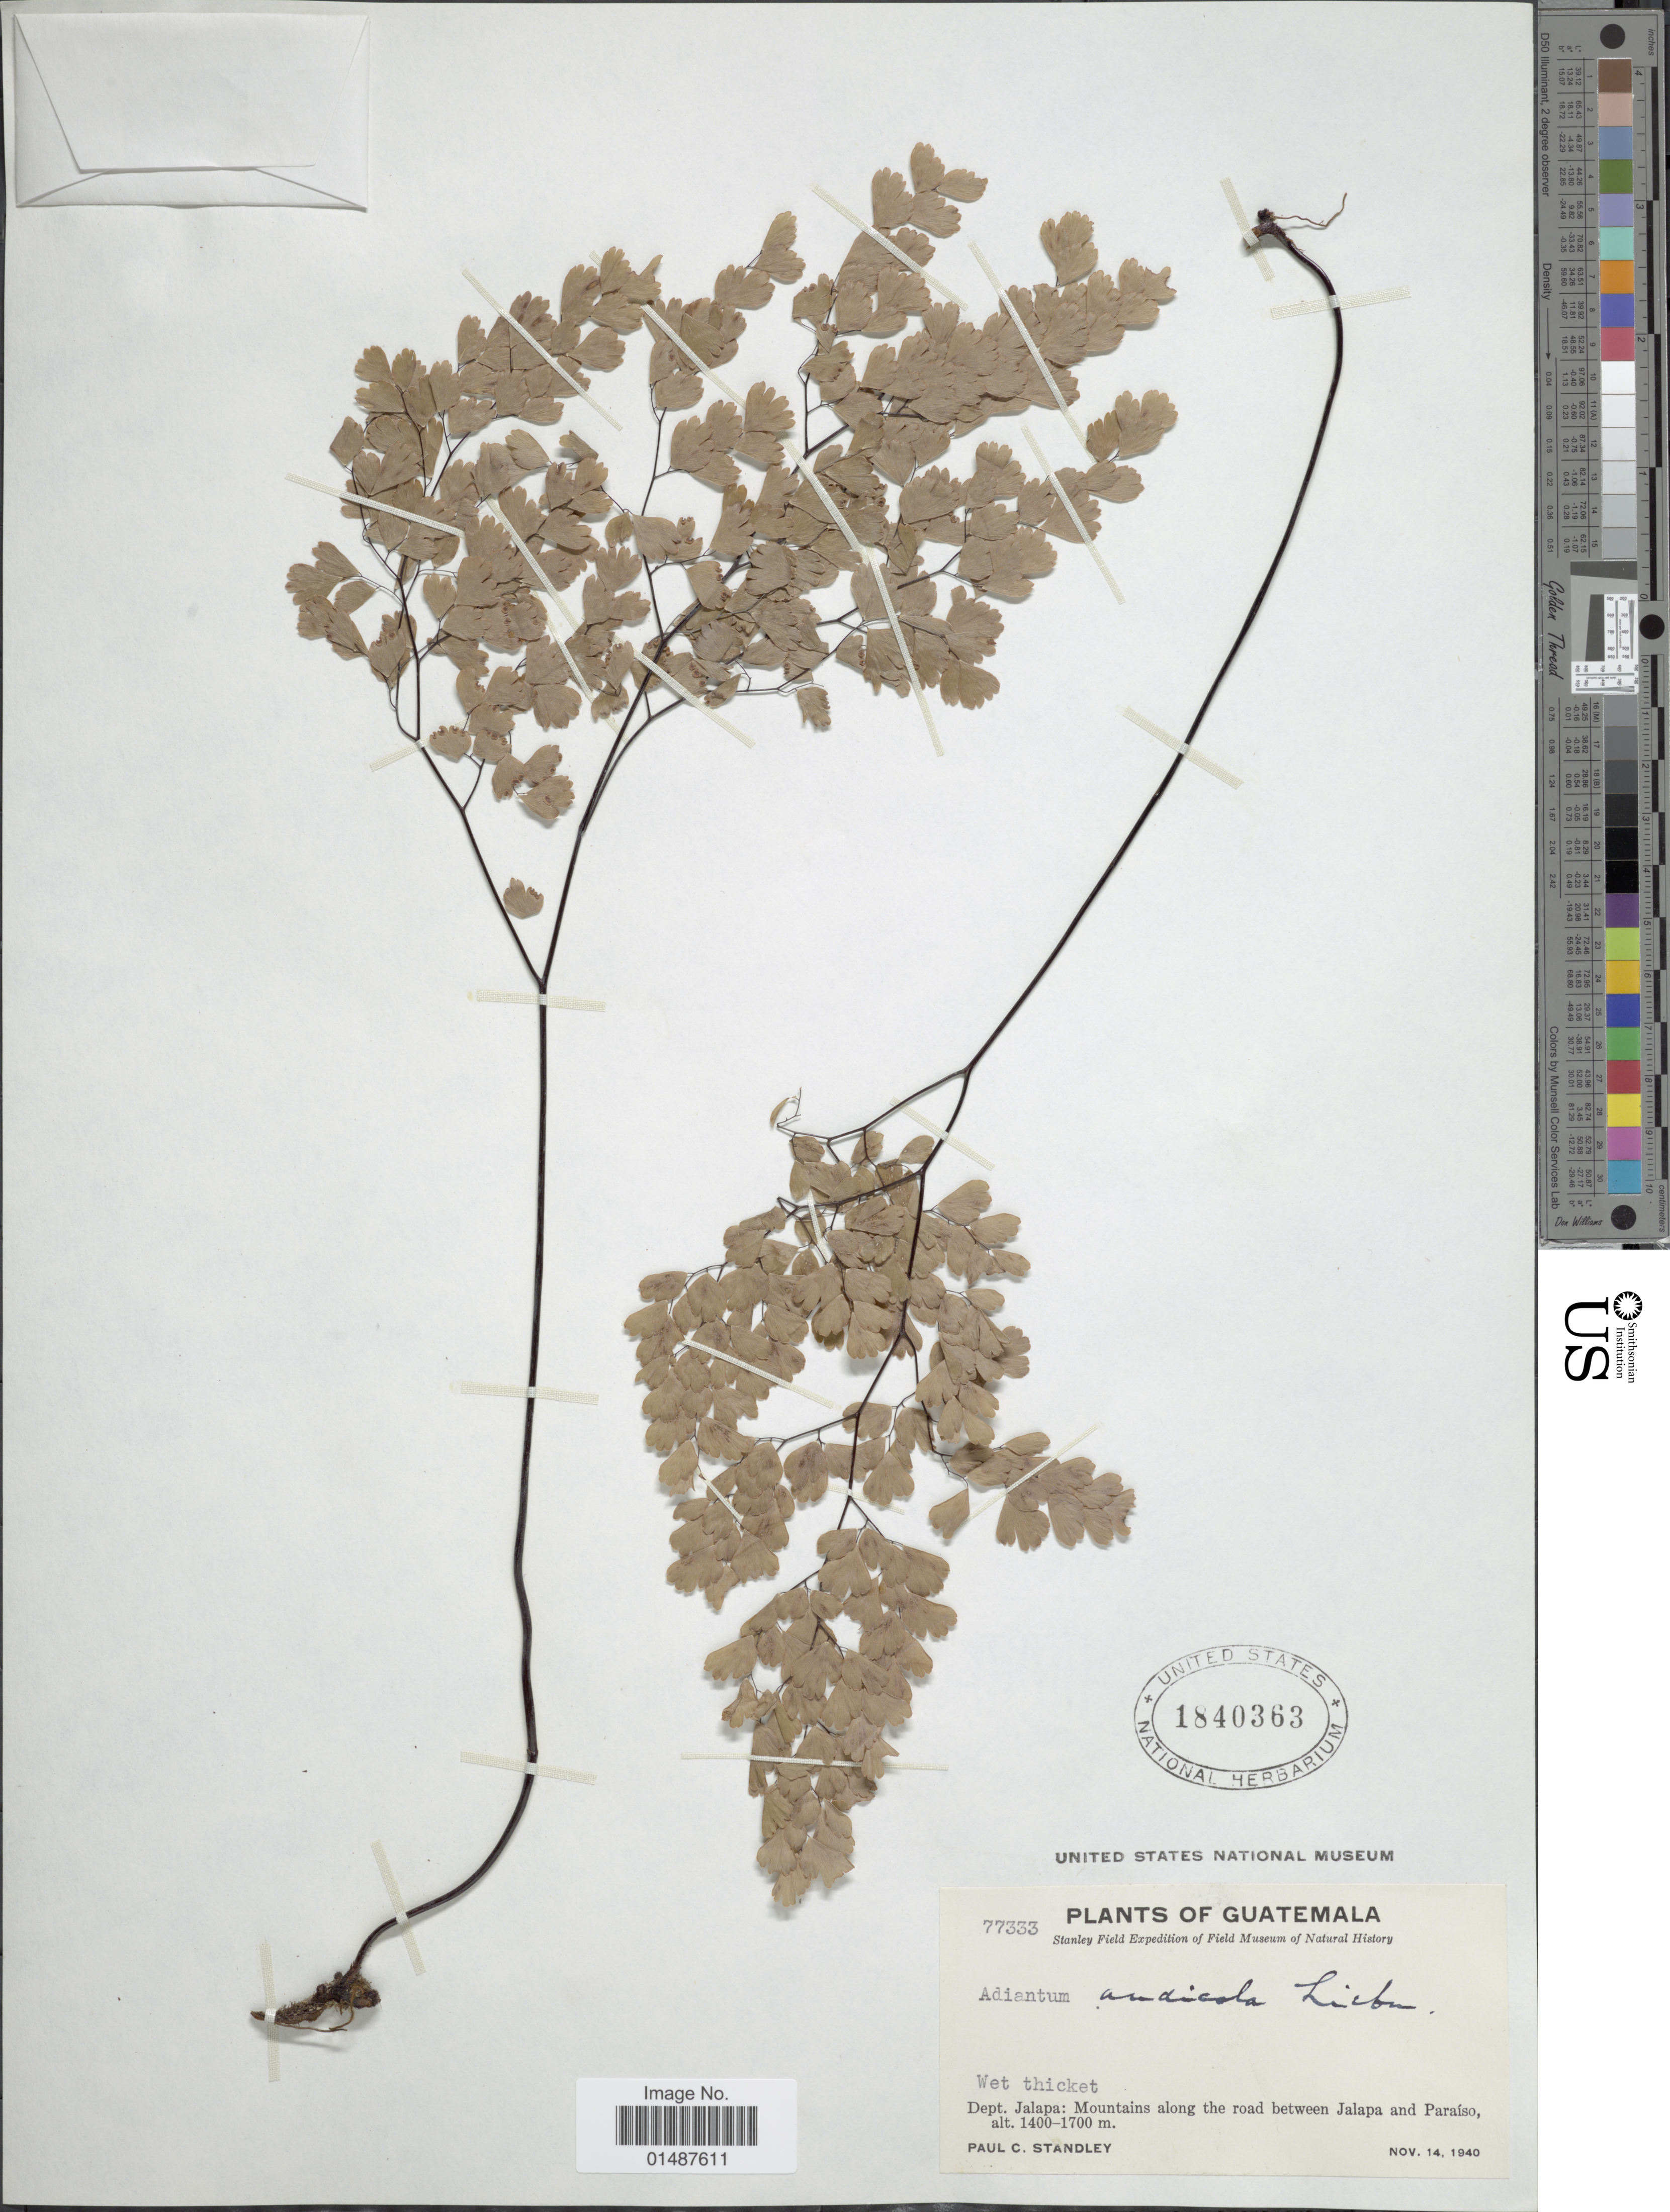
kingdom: Plantae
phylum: Tracheophyta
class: Polypodiopsida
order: Polypodiales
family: Pteridaceae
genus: Adiantum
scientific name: Adiantum andicola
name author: Liebm.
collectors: P. C. Standley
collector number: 77333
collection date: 1940-11-14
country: Guatemala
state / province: Jalapa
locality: Mountains along the road between Jalapa and Paraiso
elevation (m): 1400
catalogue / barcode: US 1840363